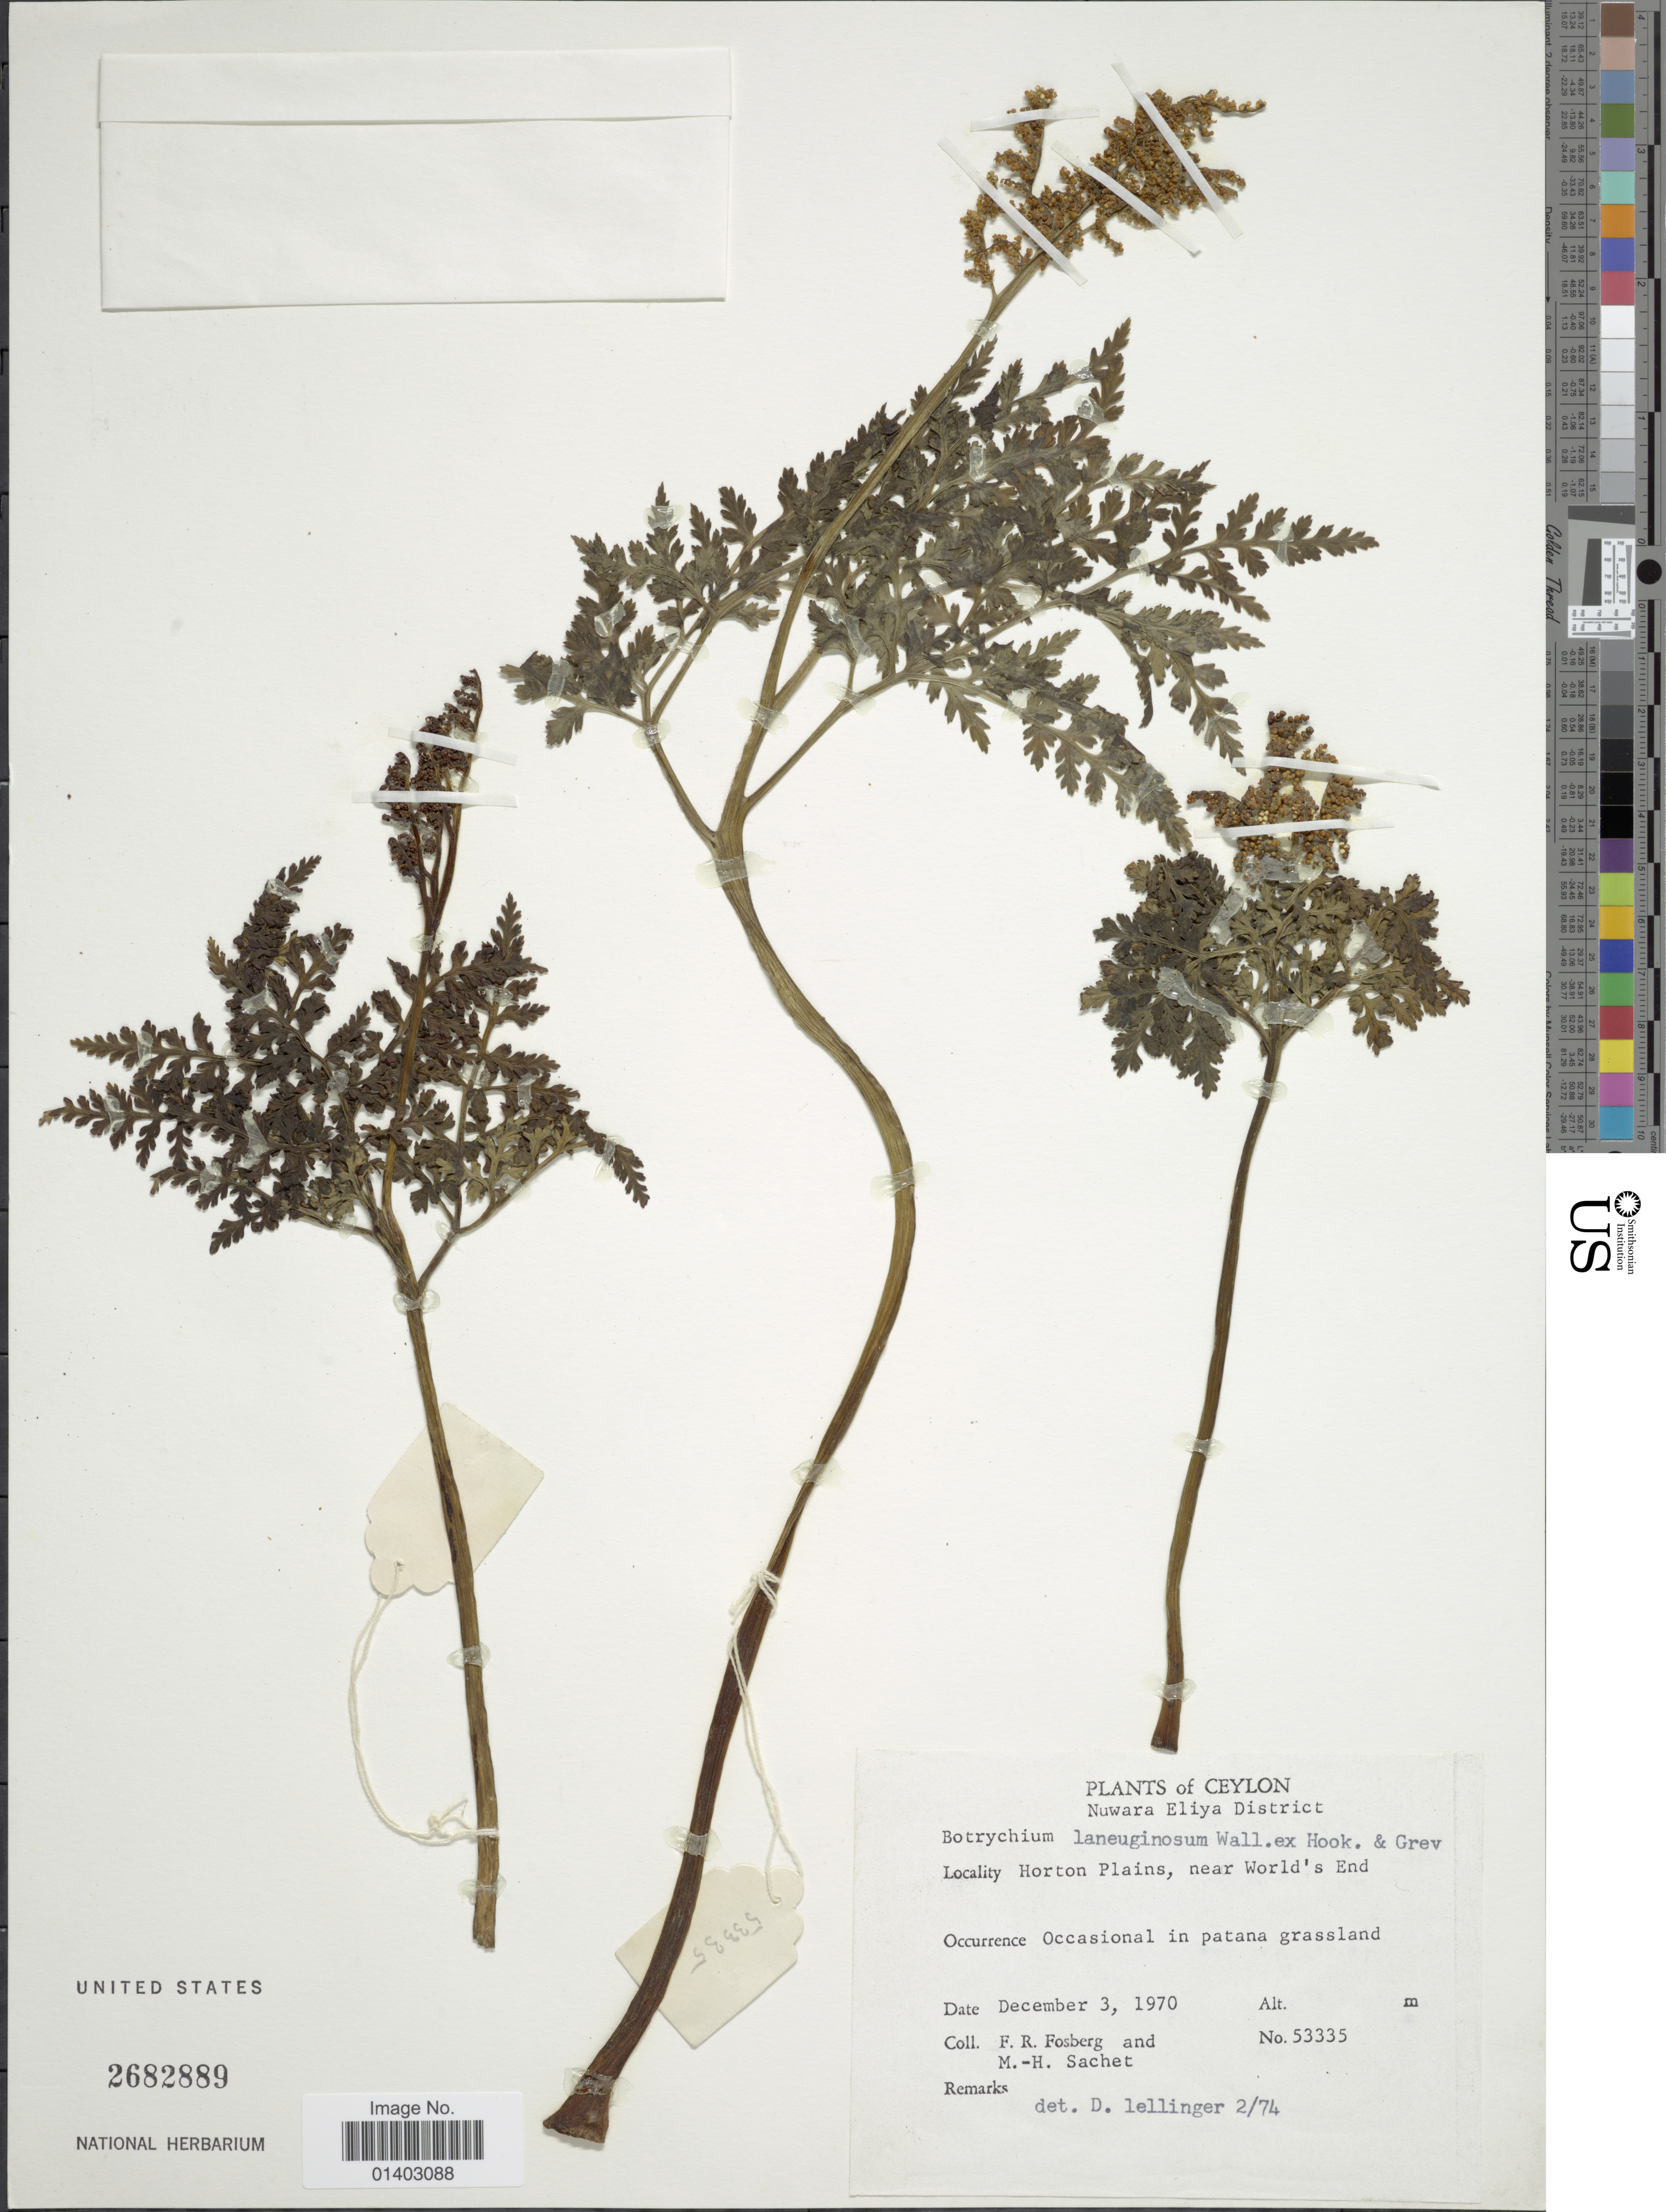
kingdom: Plantae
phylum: Tracheophyta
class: Polypodiopsida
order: Ophioglossales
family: Ophioglossaceae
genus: Botrychium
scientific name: Botrychium lanuginosum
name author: Wall. ex Hook. & Grev.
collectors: F. R. Fosberg & M.-H. Sachet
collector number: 53335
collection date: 1970-12-03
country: Sri Lanka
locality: Ceylon, Nuwara Eliya District, Horton Plains, near World's end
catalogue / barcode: US 2682889